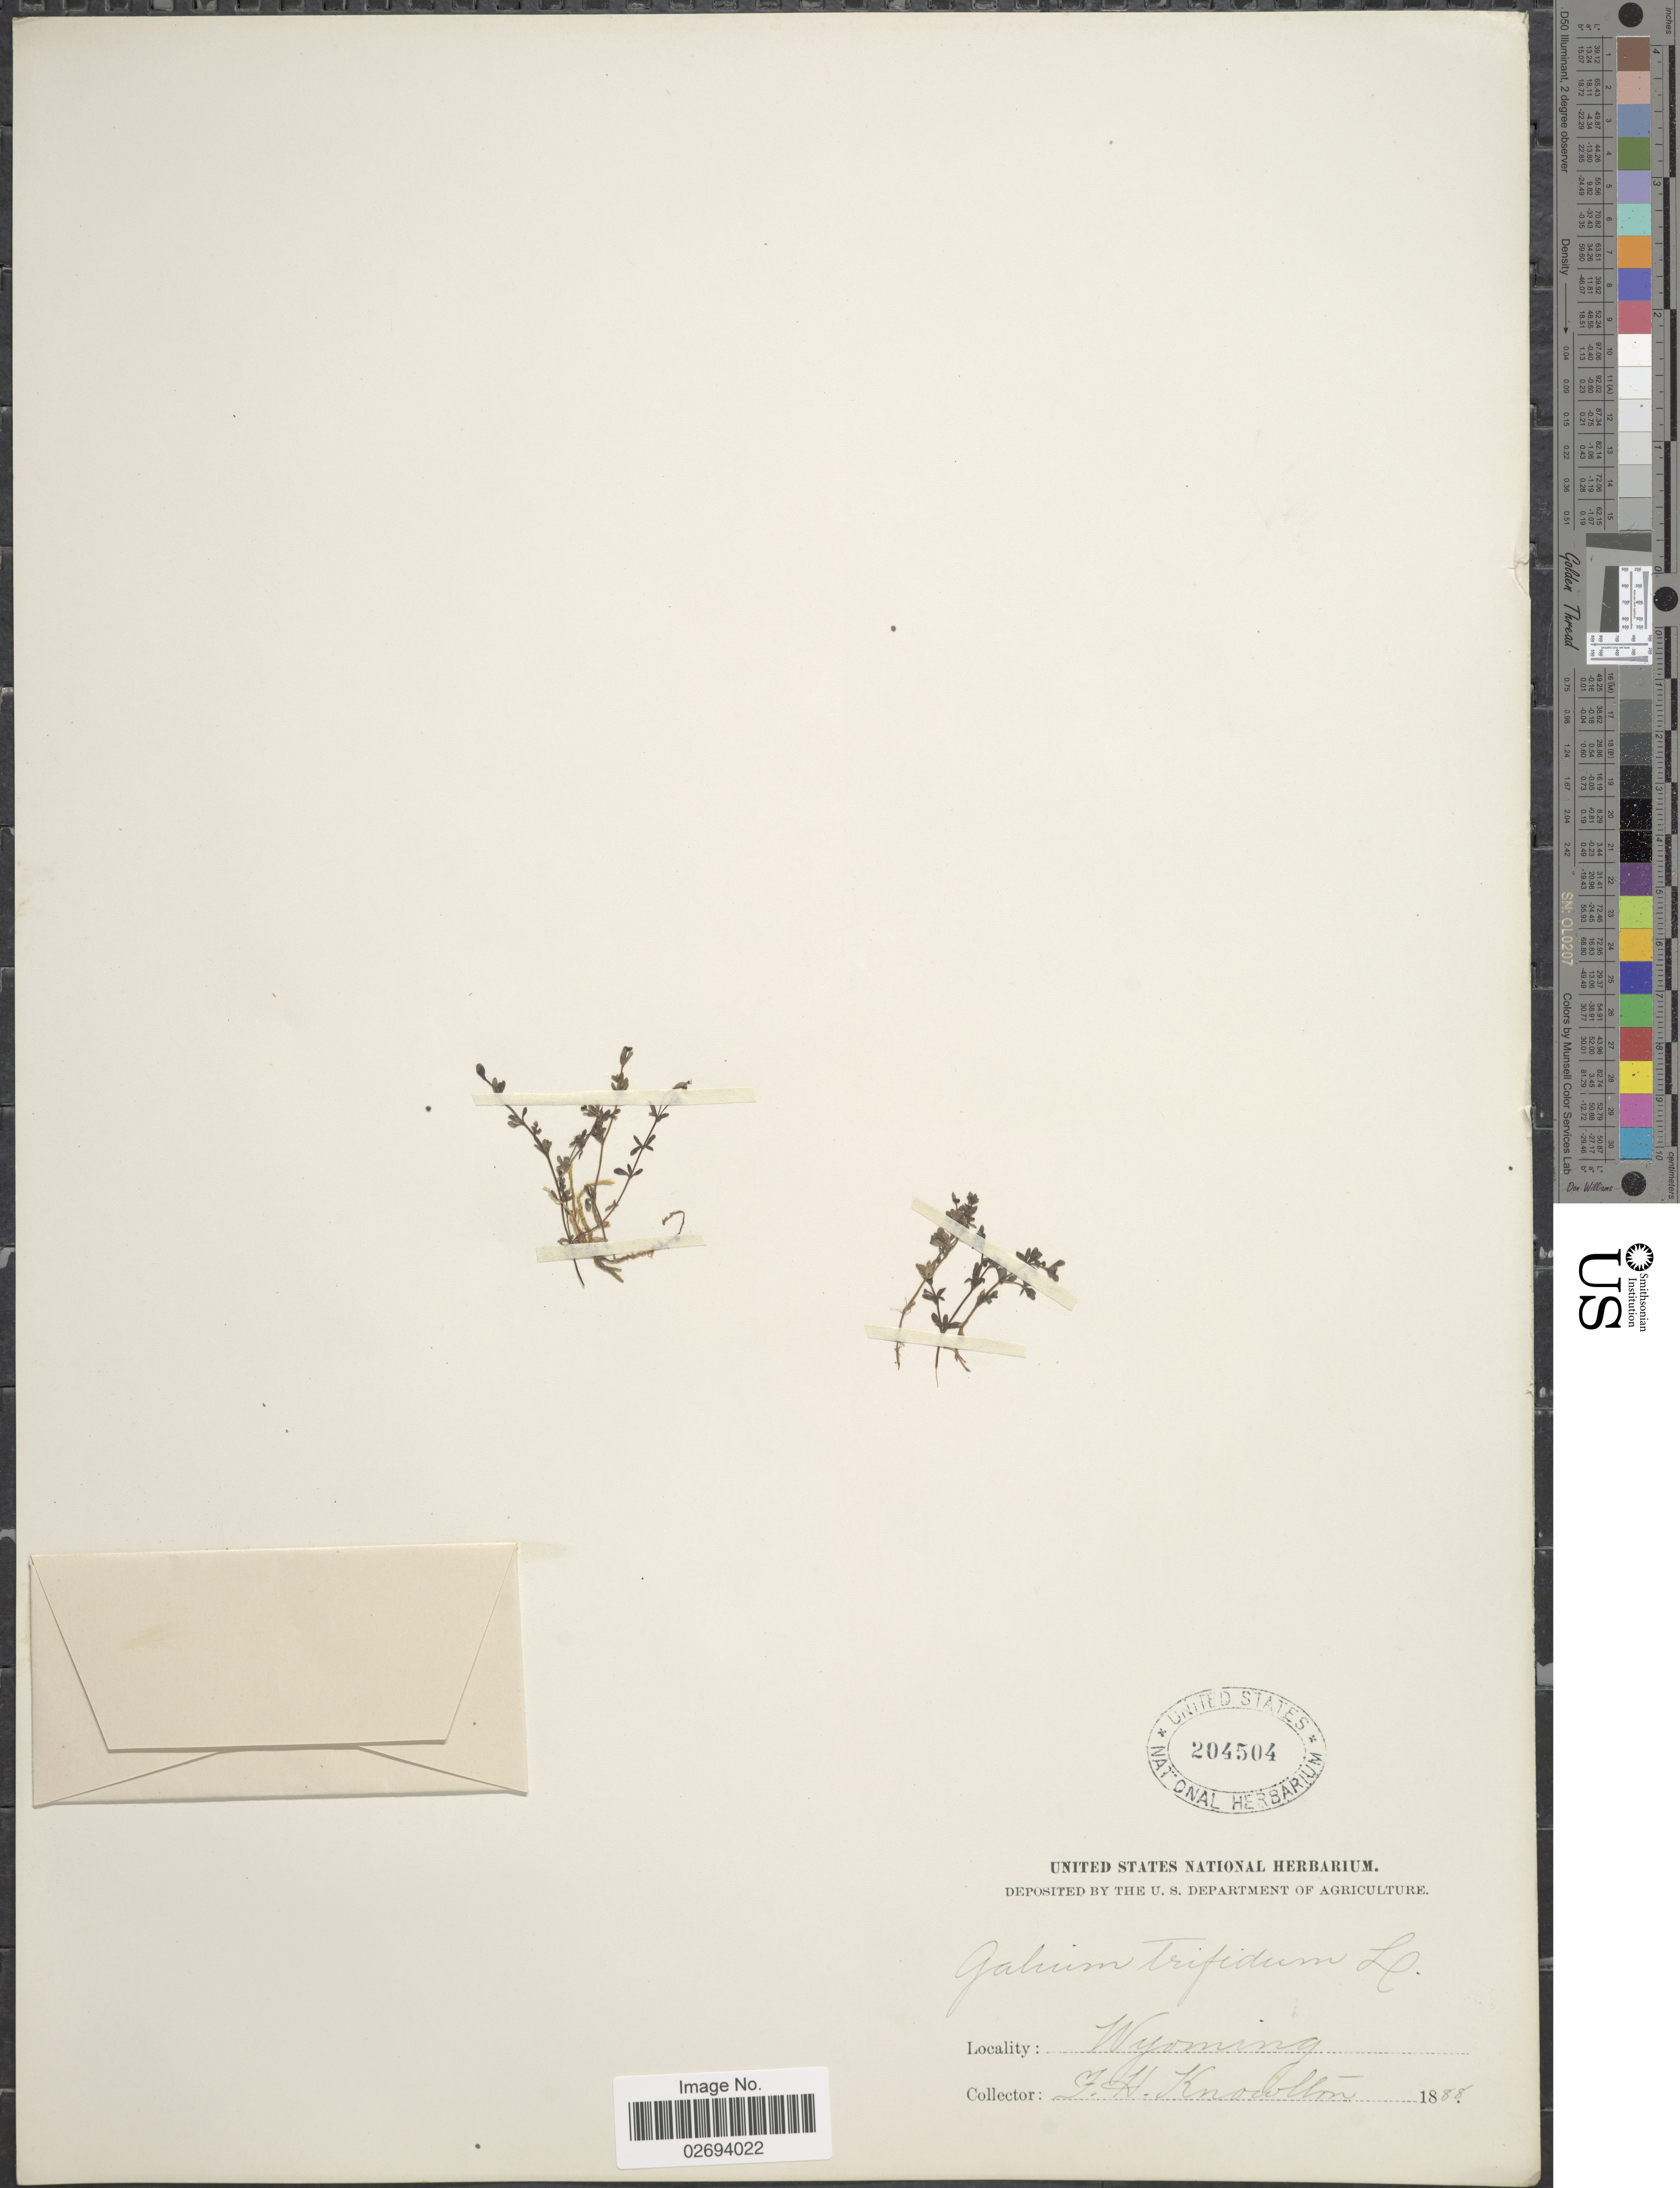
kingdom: Plantae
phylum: Tracheophyta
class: Magnoliopsida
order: Gentianales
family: Rubiaceae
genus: Galium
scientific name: Galium trifidum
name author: L.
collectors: F. H. Knowlton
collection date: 1888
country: United States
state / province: Wyoming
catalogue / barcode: US 204504